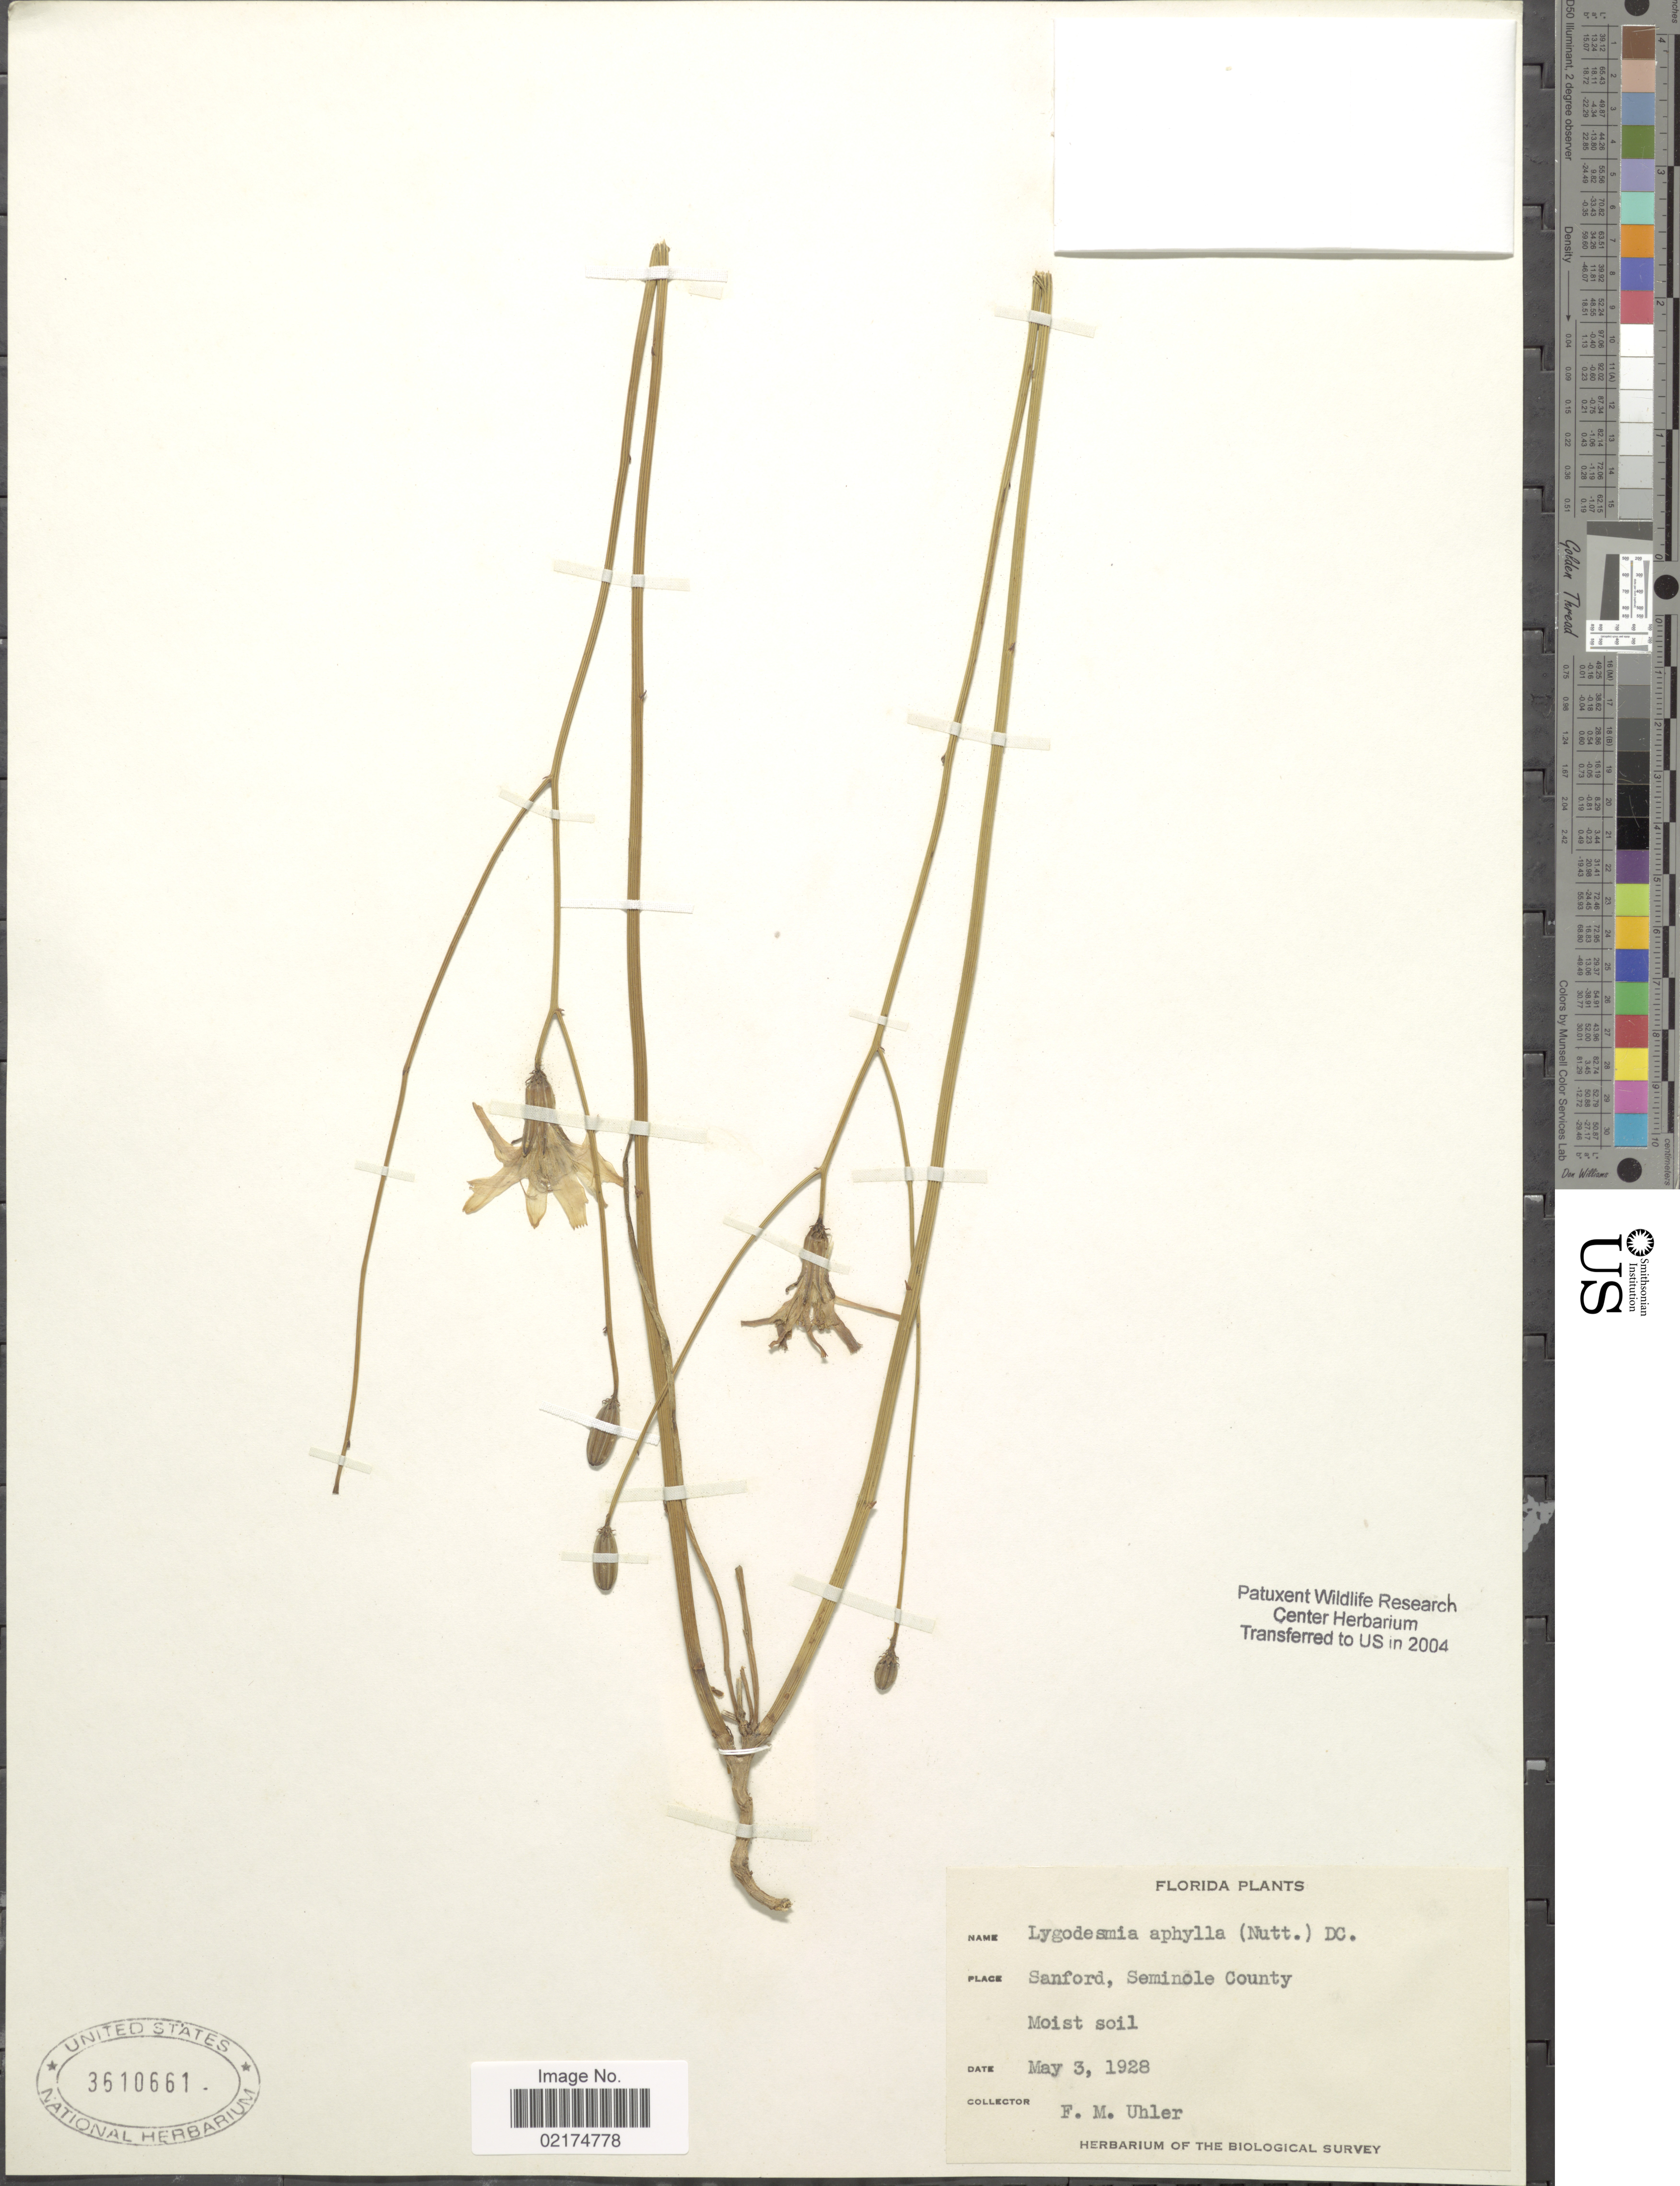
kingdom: Plantae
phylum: Tracheophyta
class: Magnoliopsida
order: Asterales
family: Asteraceae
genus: Lygodesmia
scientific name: Lygodesmia aphylla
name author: (Nutt.) DC.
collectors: F. M. Uhler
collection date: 1928-05-03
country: United States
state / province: Florida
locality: Sanford, Seminole County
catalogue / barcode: US 3610661